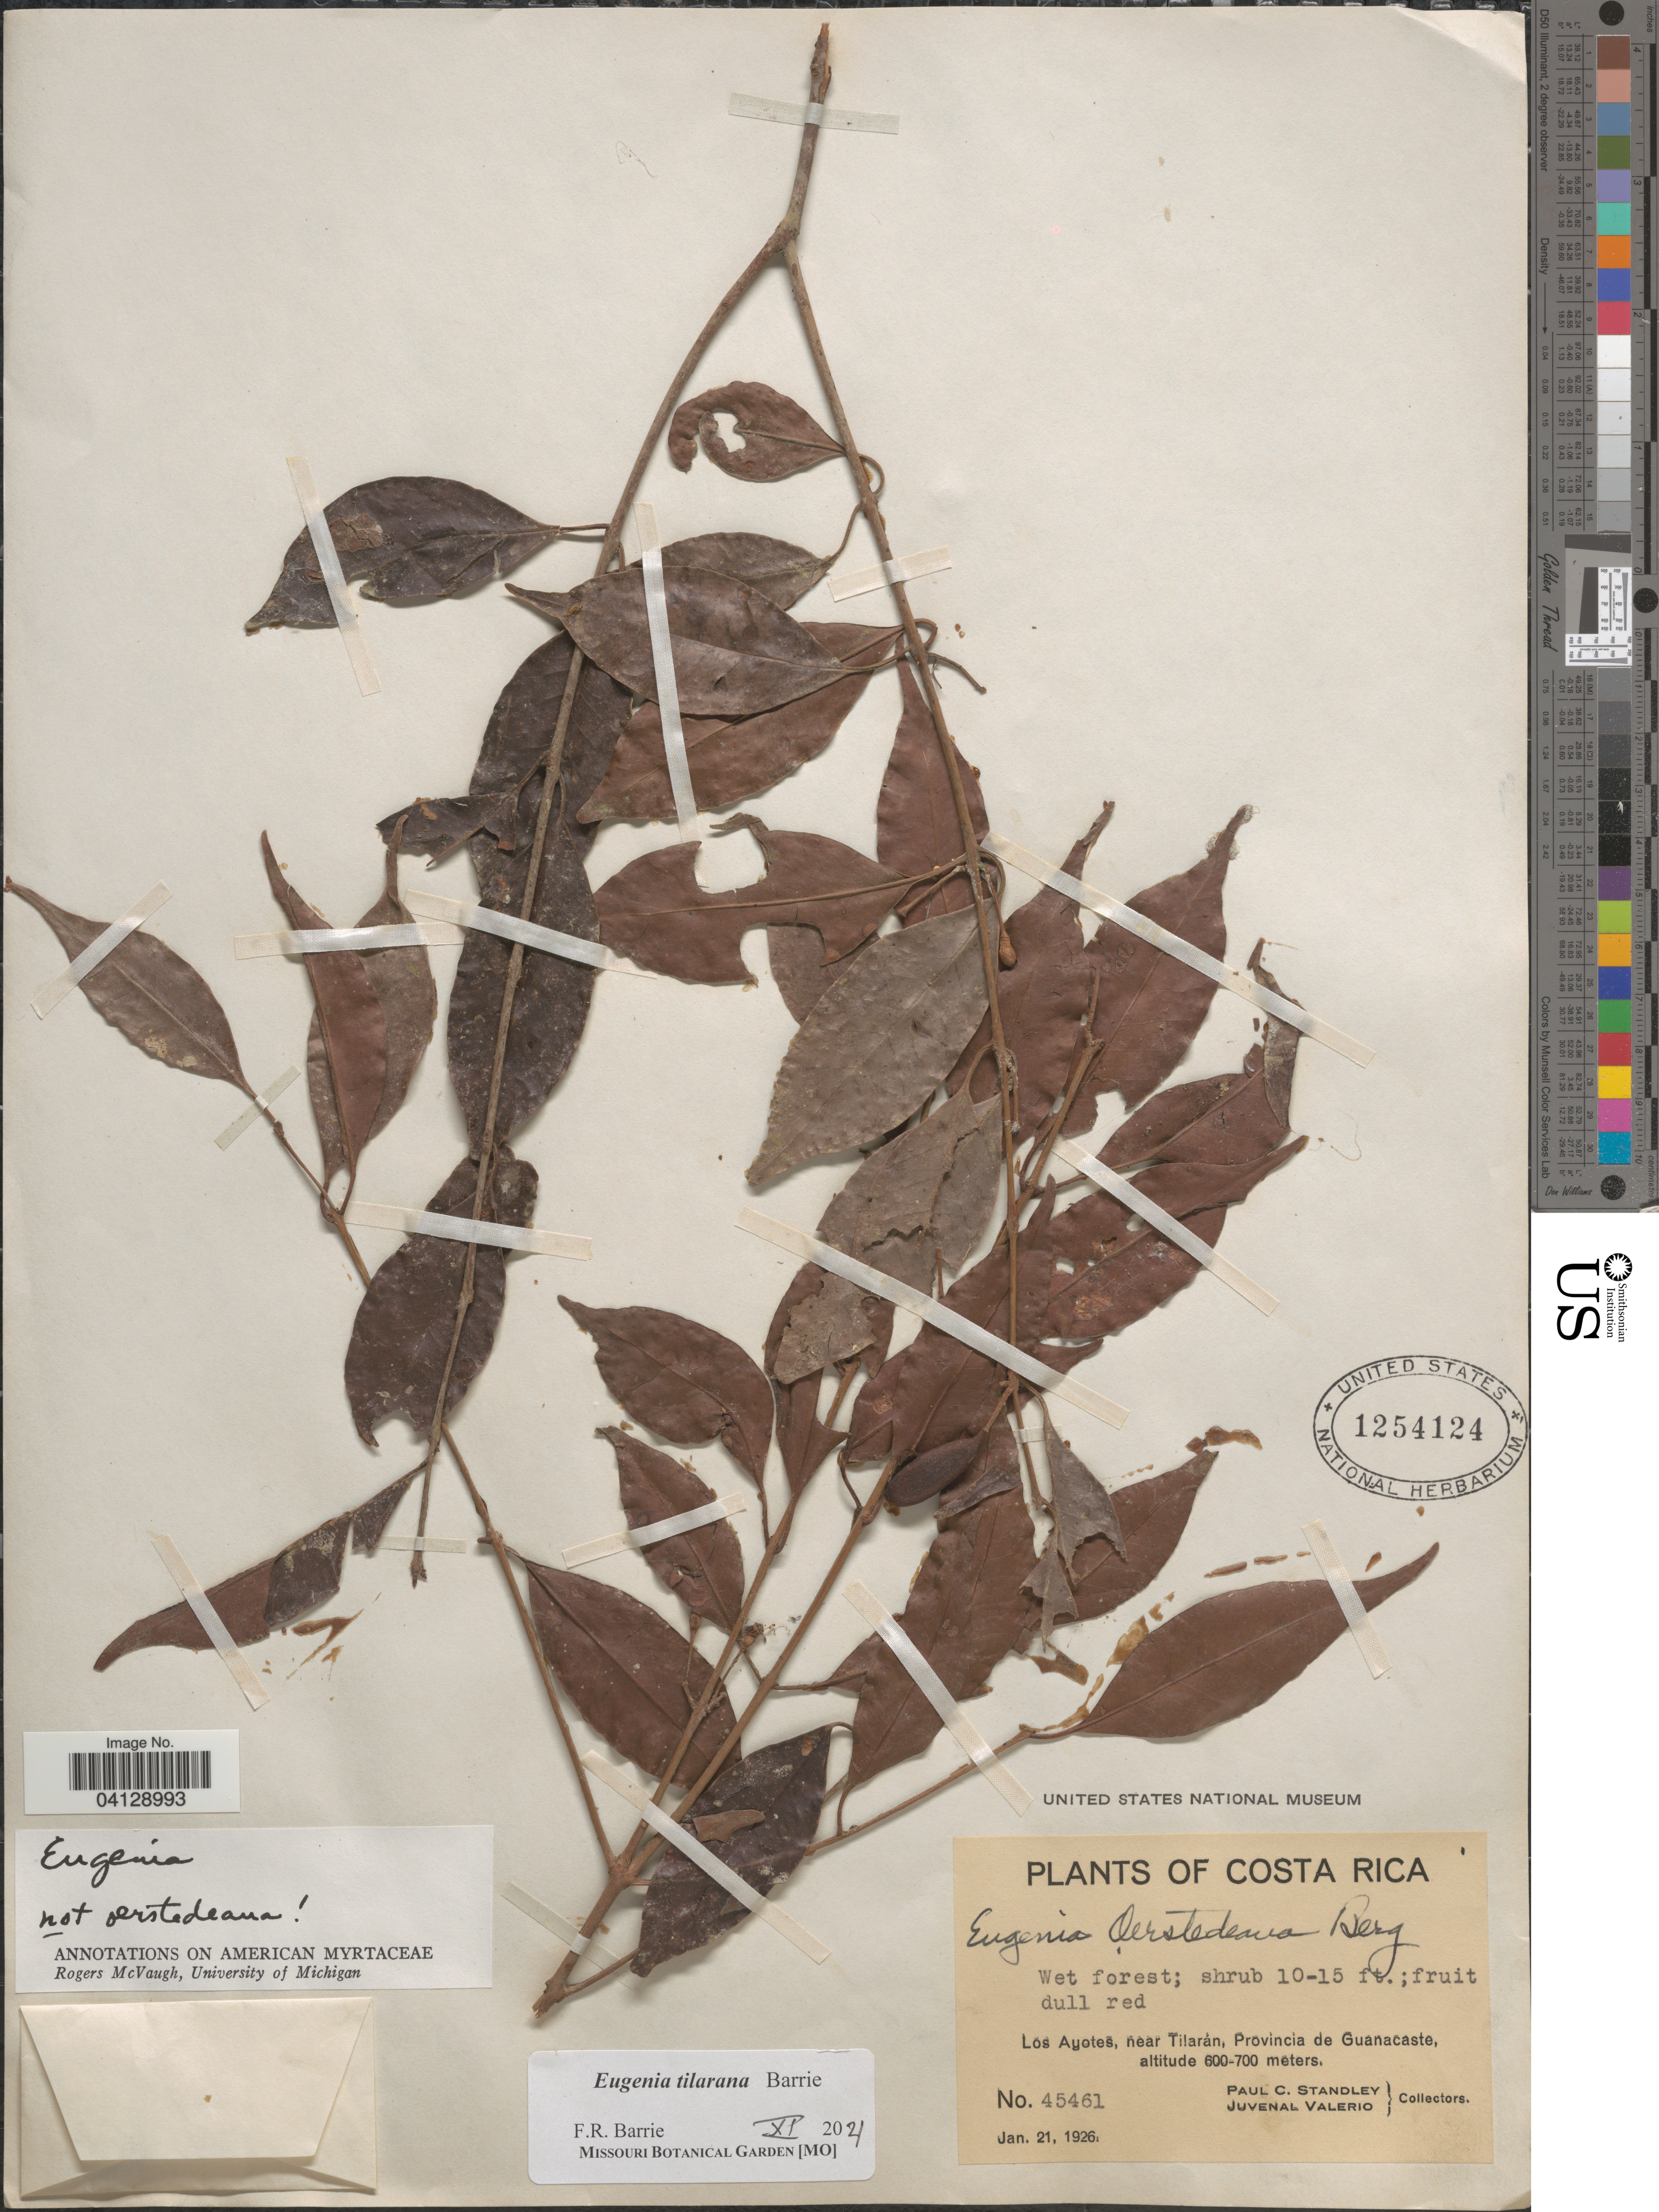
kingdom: Plantae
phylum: Tracheophyta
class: Magnoliopsida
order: Myrtales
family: Myrtaceae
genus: Eugenia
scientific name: Eugenia tilarana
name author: Barrie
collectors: P. C. Standley & J. Valerio R.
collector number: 45461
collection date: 1926-01-21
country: Costa Rica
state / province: Guanacaste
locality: Los Ayotes, near Tilarán.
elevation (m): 600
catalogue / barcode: US 1254124